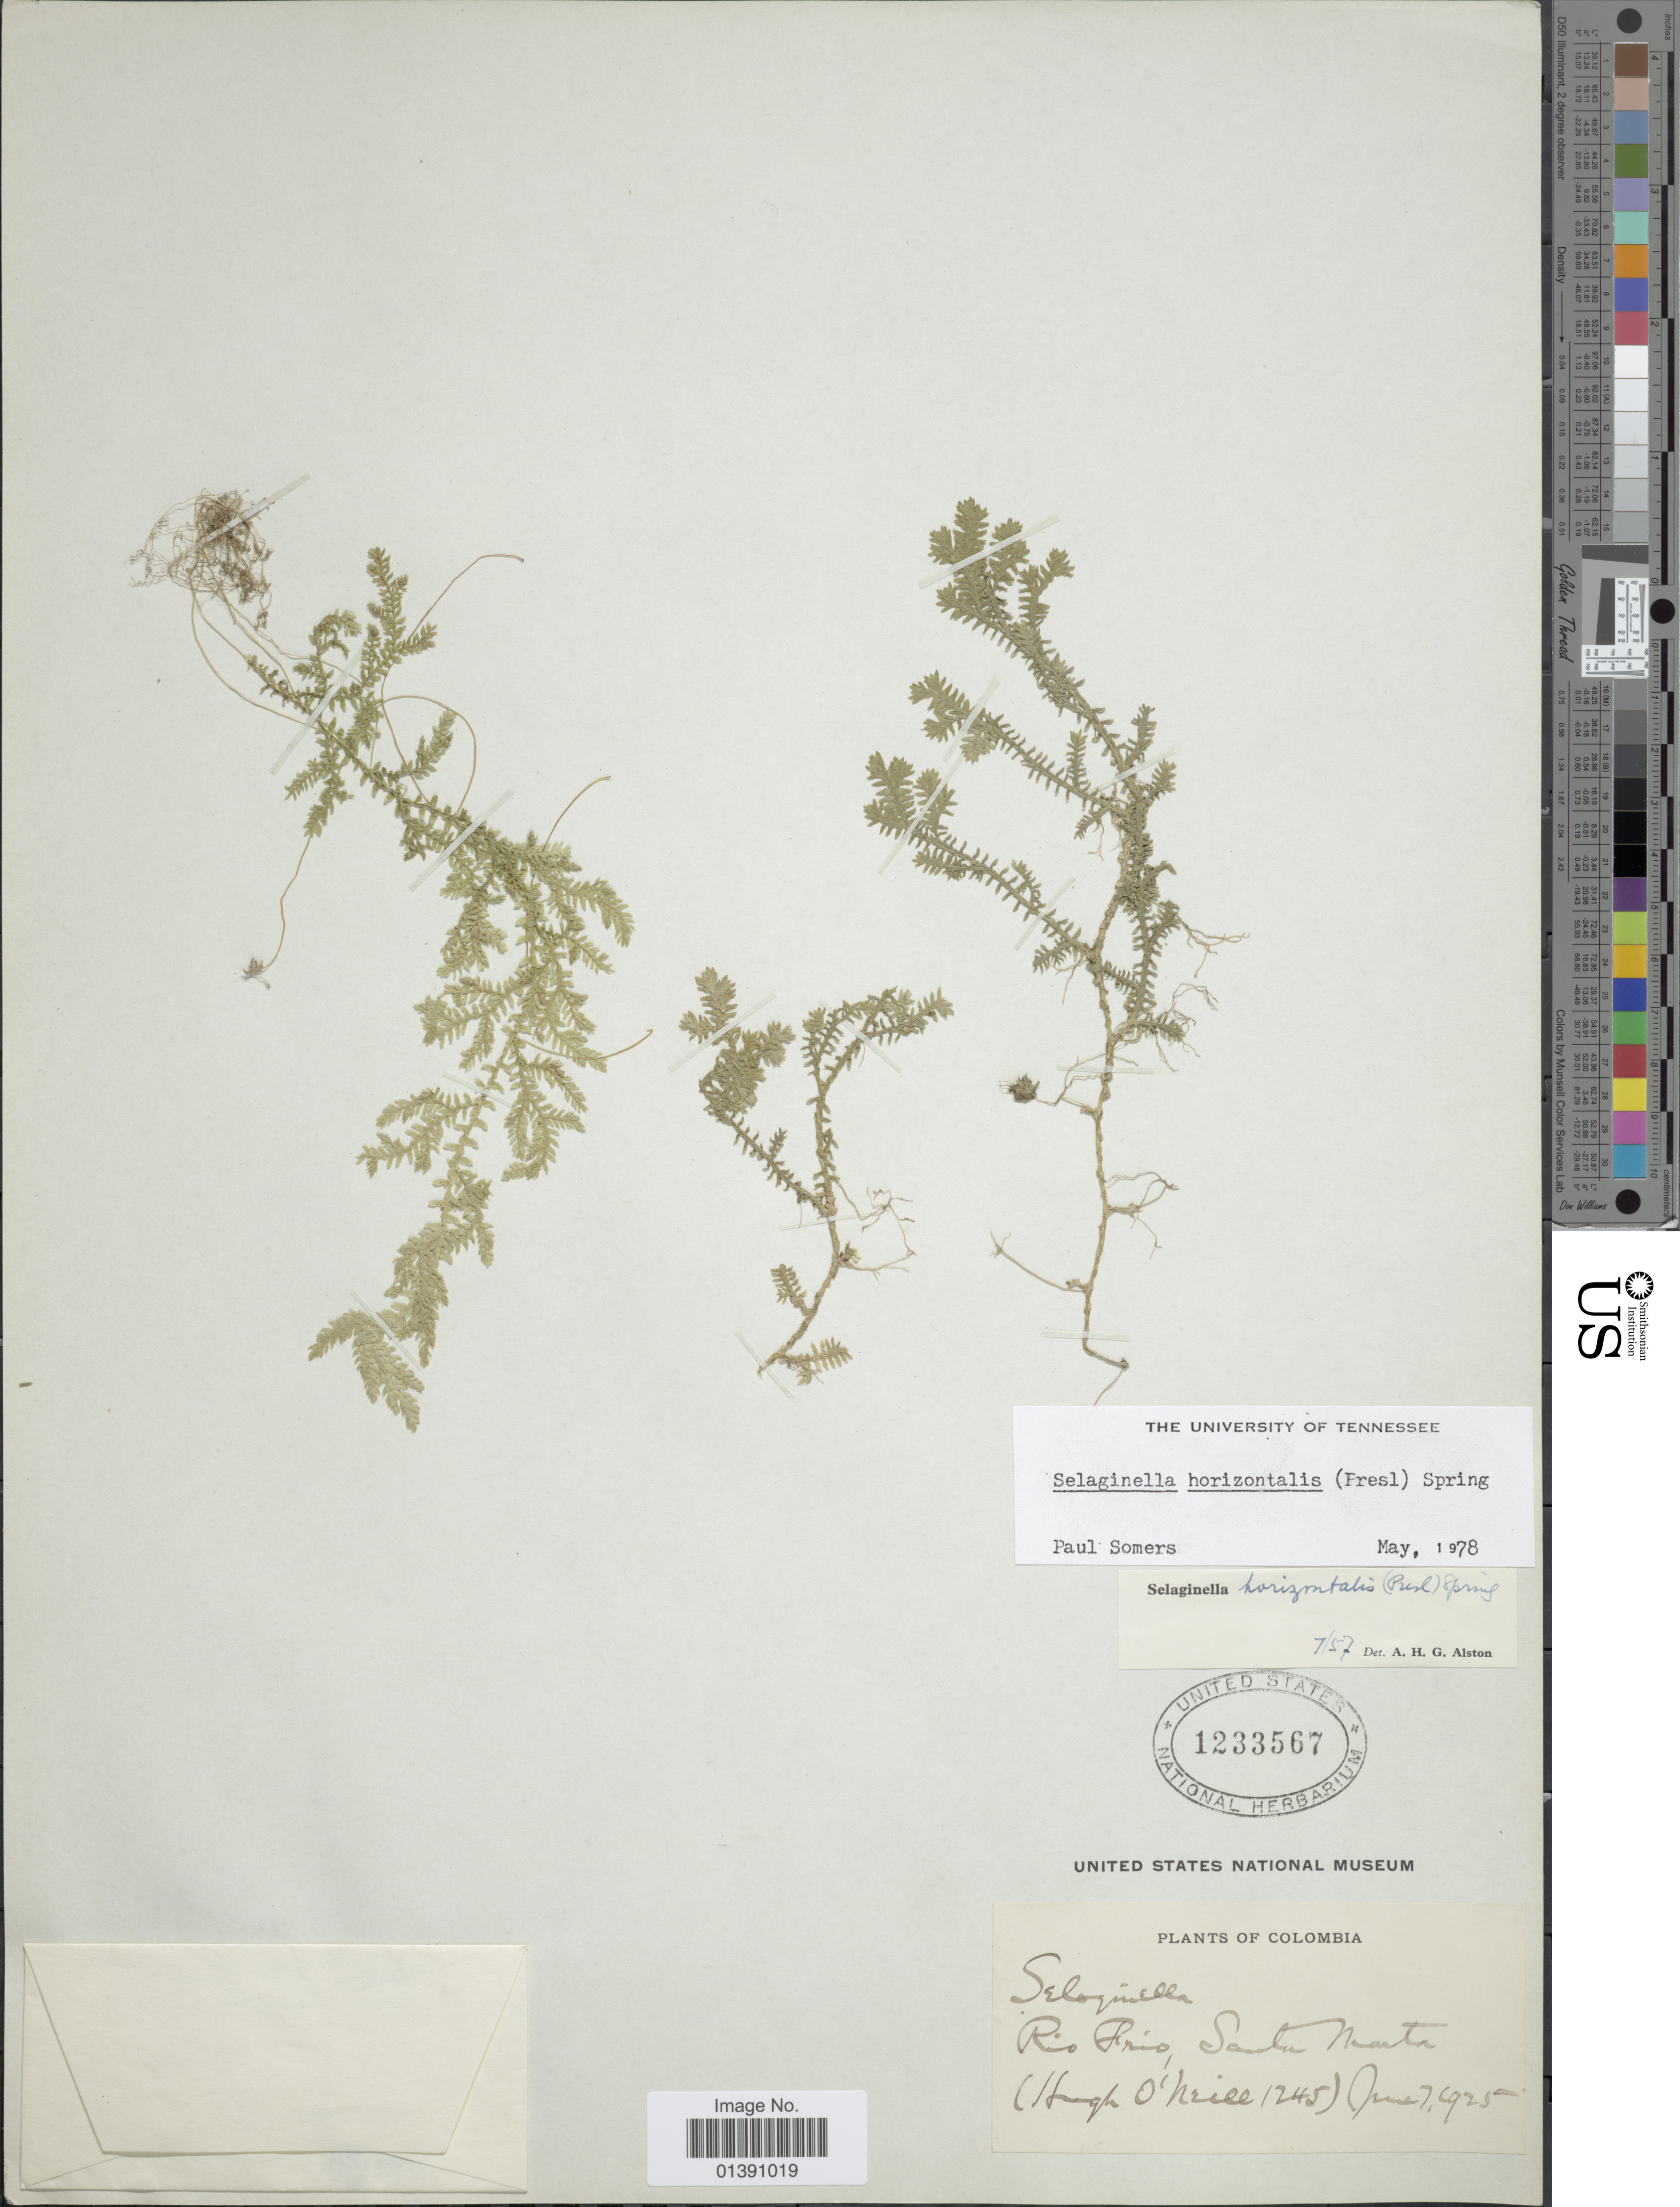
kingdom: Plantae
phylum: Tracheophyta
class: Lycopodiopsida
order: Selaginellales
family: Selaginellaceae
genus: Selaginella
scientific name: Selaginella horizontalis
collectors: H. O'neil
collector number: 1245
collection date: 1925-06-07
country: Colombia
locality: Rio Frio, Santa Marta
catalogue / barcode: US 1233567